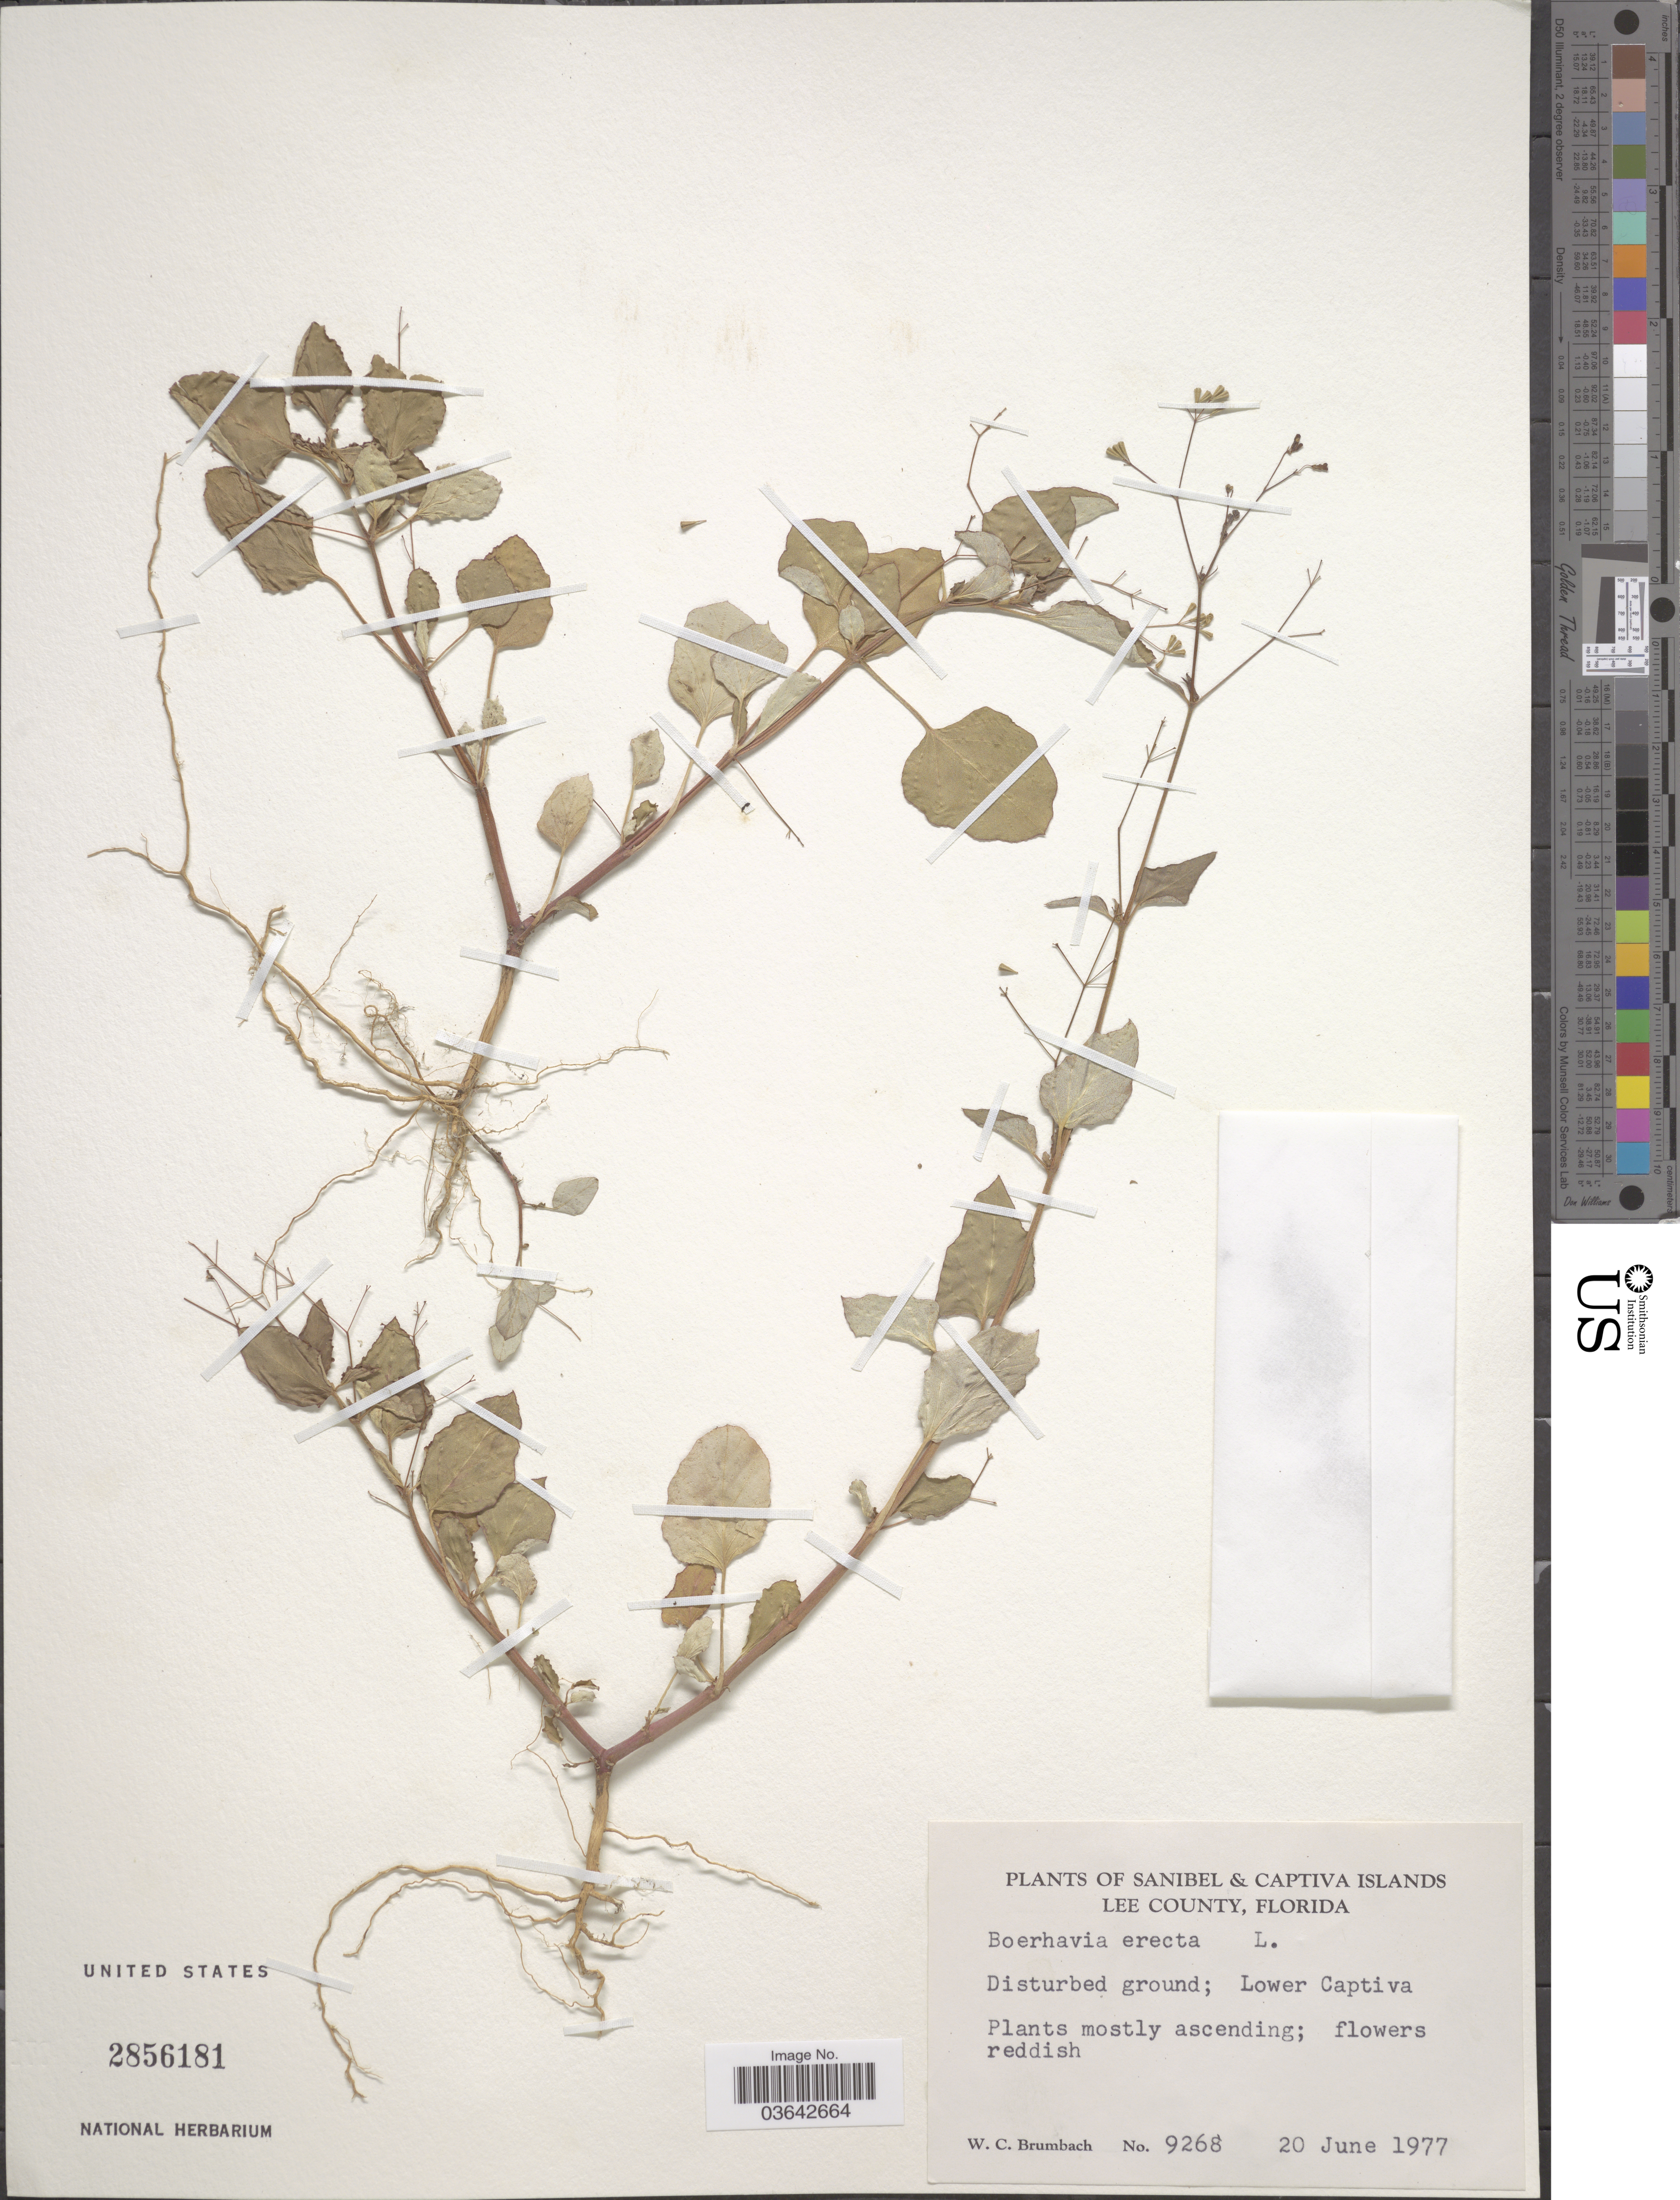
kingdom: Plantae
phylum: Tracheophyta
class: Magnoliopsida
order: Caryophyllales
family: Nyctaginaceae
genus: Boerhavia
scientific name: Boerhavia erecta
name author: L.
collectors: W. C. Brumbach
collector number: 9268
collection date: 1977-06-20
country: United States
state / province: Florida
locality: Captiva Island. Lee County. Lower Captiva.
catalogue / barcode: US 2856181